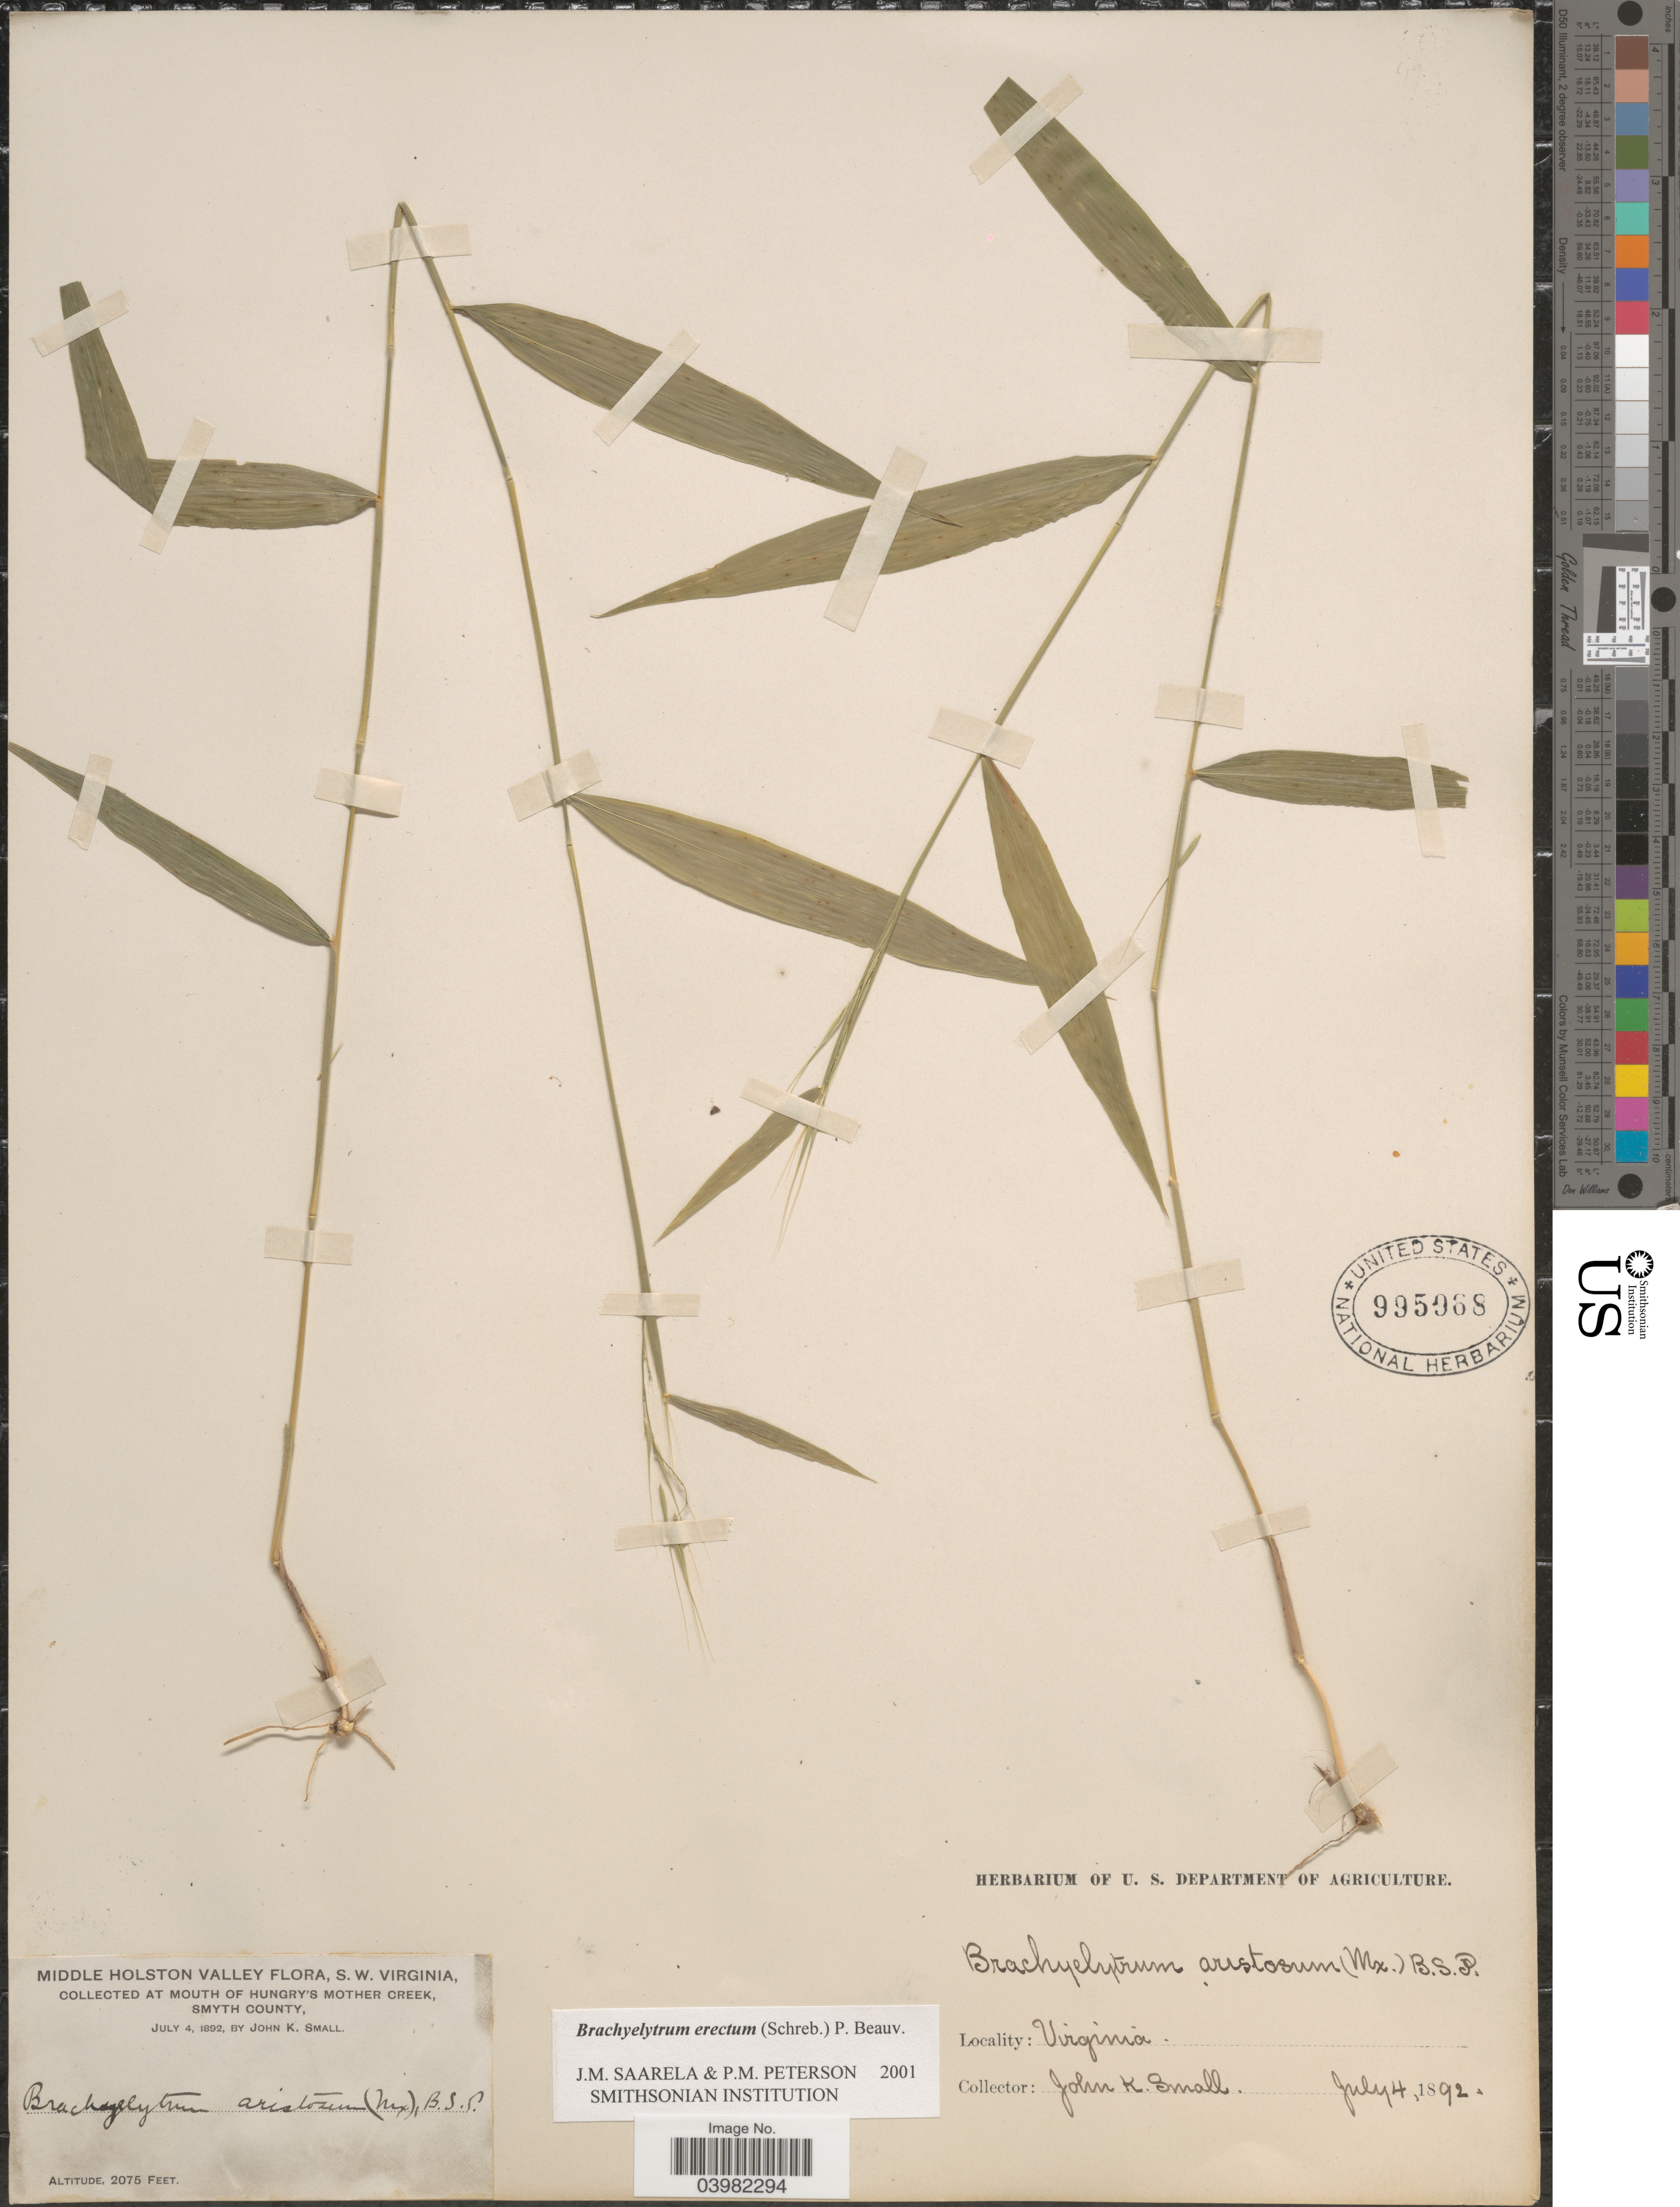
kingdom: Plantae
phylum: Tracheophyta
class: Liliopsida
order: Poales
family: Poaceae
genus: Brachyelytrum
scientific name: Brachyelytrum erectum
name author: (Schreb.) P. Beauv.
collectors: J. K. Small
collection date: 1892-07-04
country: United States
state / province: Virginia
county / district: Smyth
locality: Middle Holston Valley, S. W. Virginia. At mouth of Hungry's Mother Creek, Smyth County.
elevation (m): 632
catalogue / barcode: US 995968